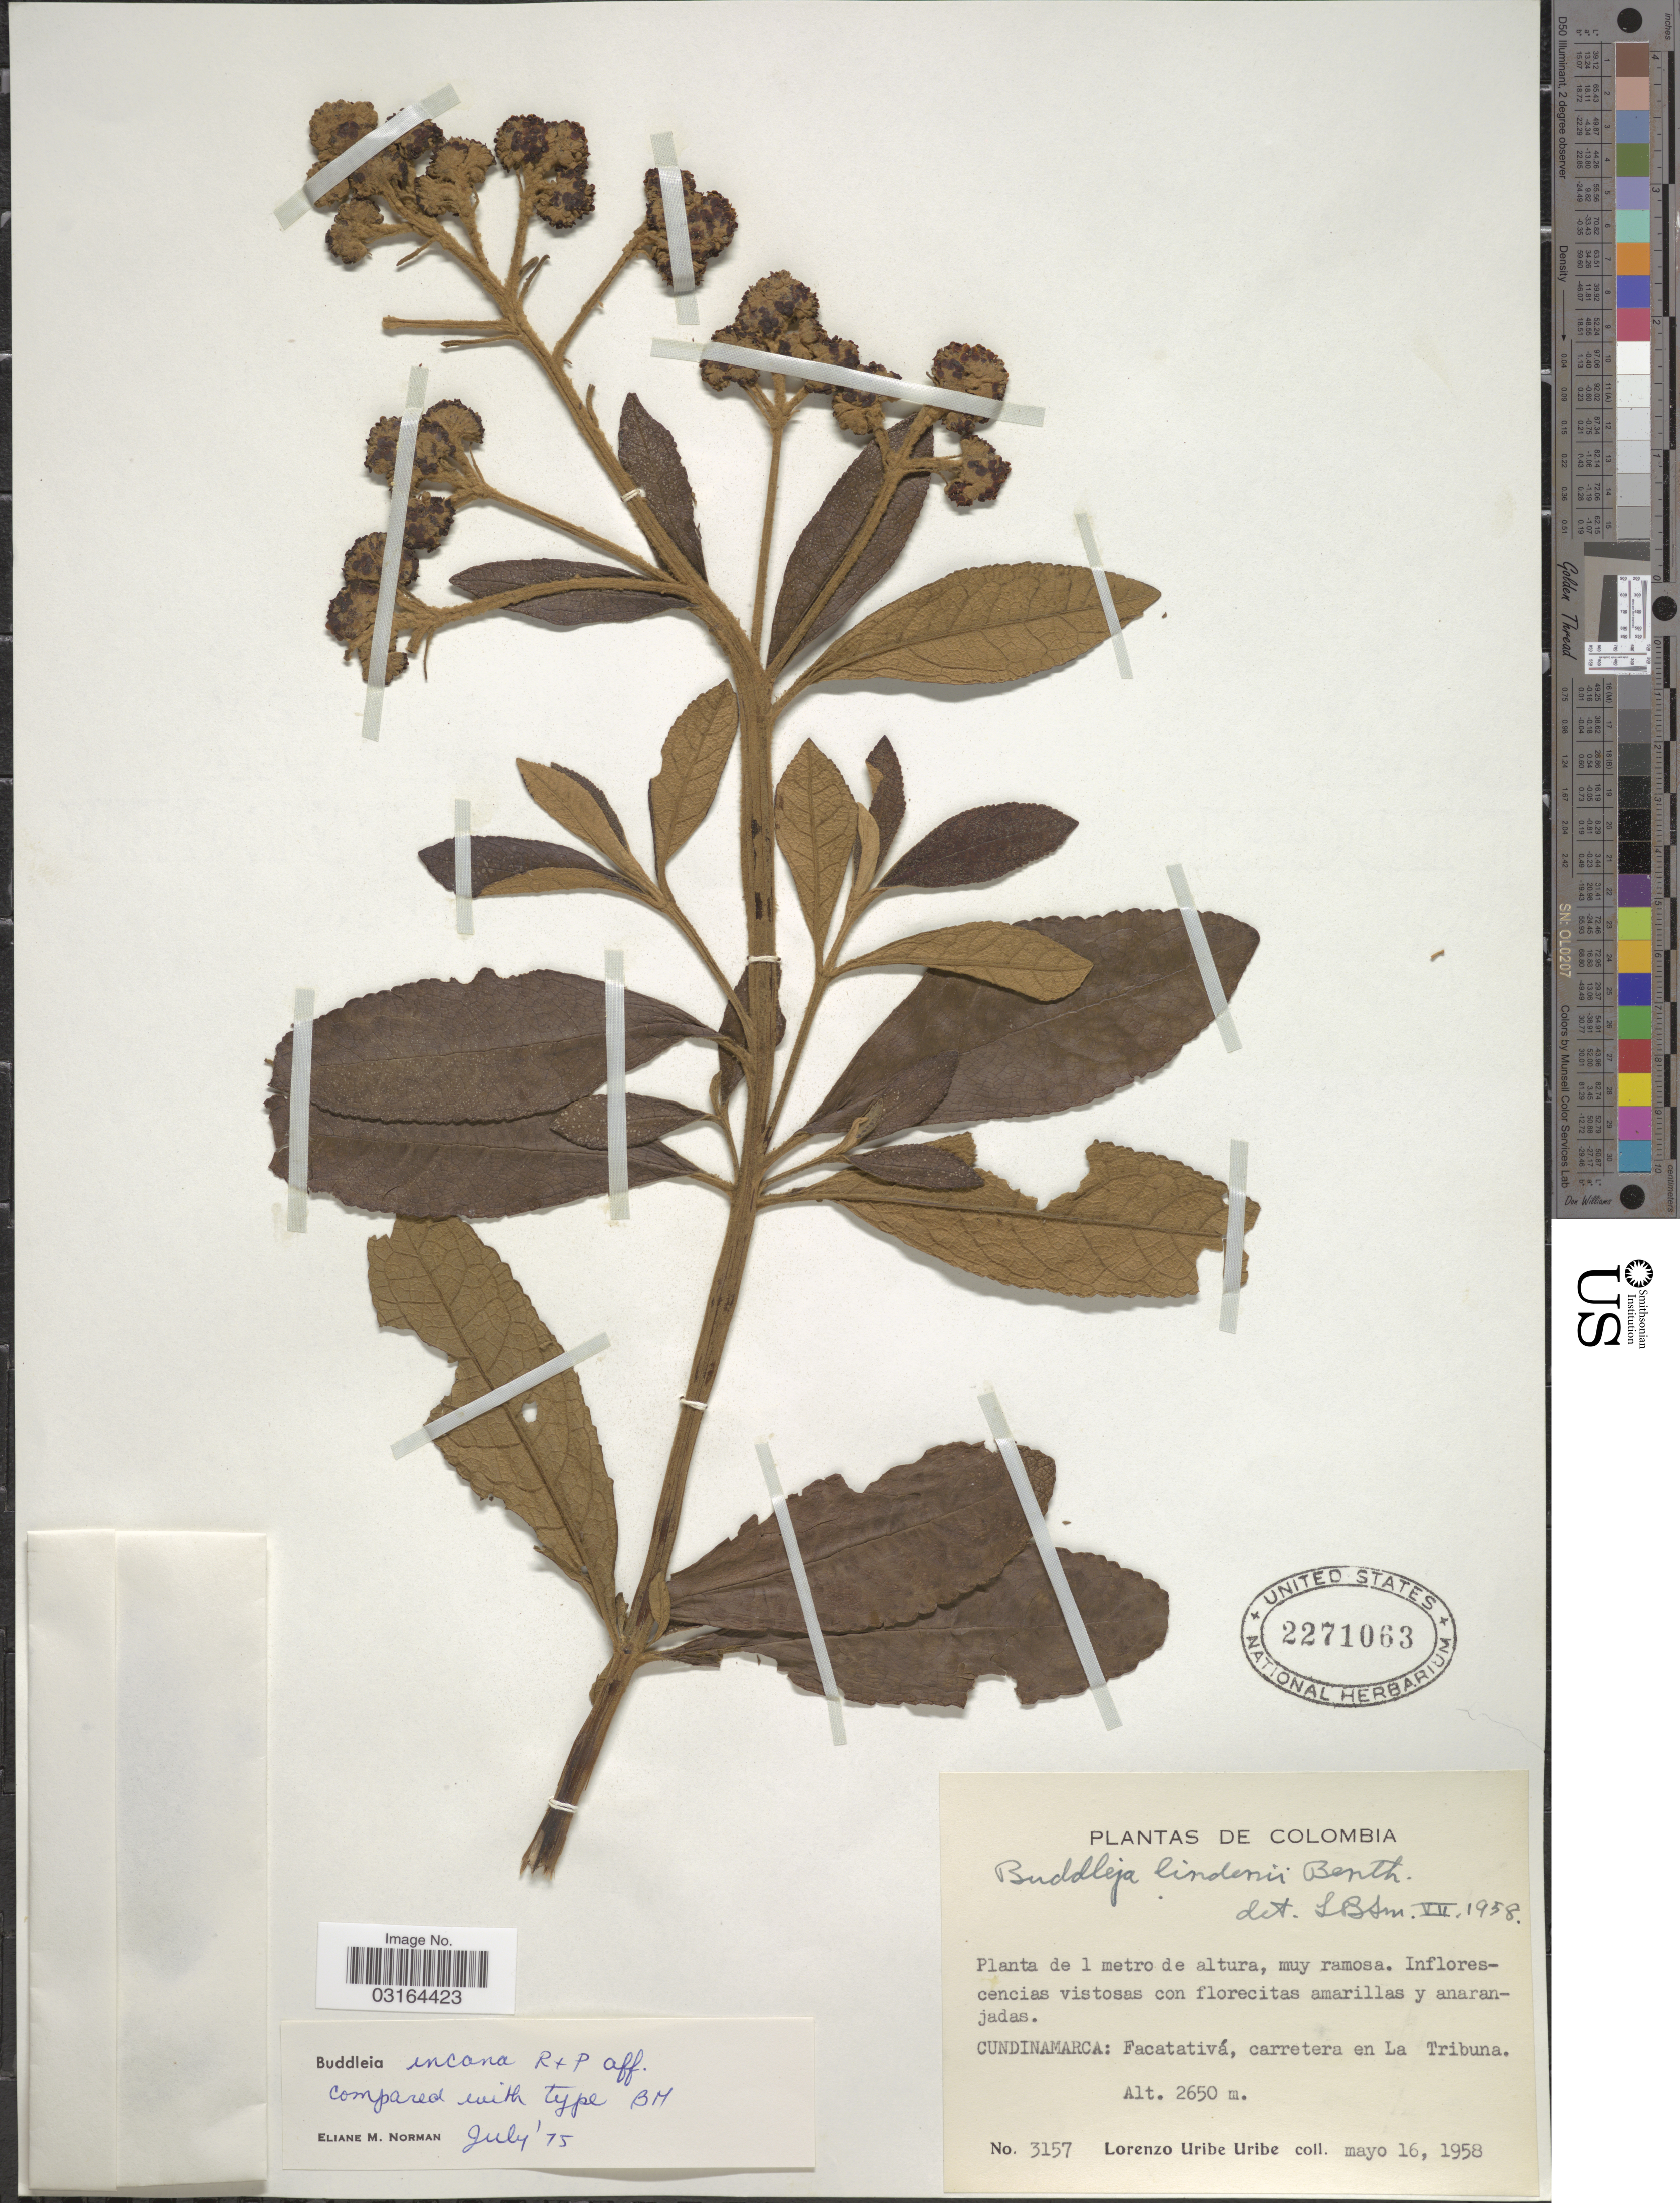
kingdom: Plantae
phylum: Tracheophyta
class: Magnoliopsida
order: Lamiales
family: Scrophulariaceae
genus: Buddleja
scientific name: Buddleja incana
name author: Ruiz & Pav.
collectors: L. Uribe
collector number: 3157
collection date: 1958-05-16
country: Colombia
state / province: Cundinamarca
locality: Cundinamarc: Facatativá, carretera en La Tribuna.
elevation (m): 2650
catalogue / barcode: US 2271063